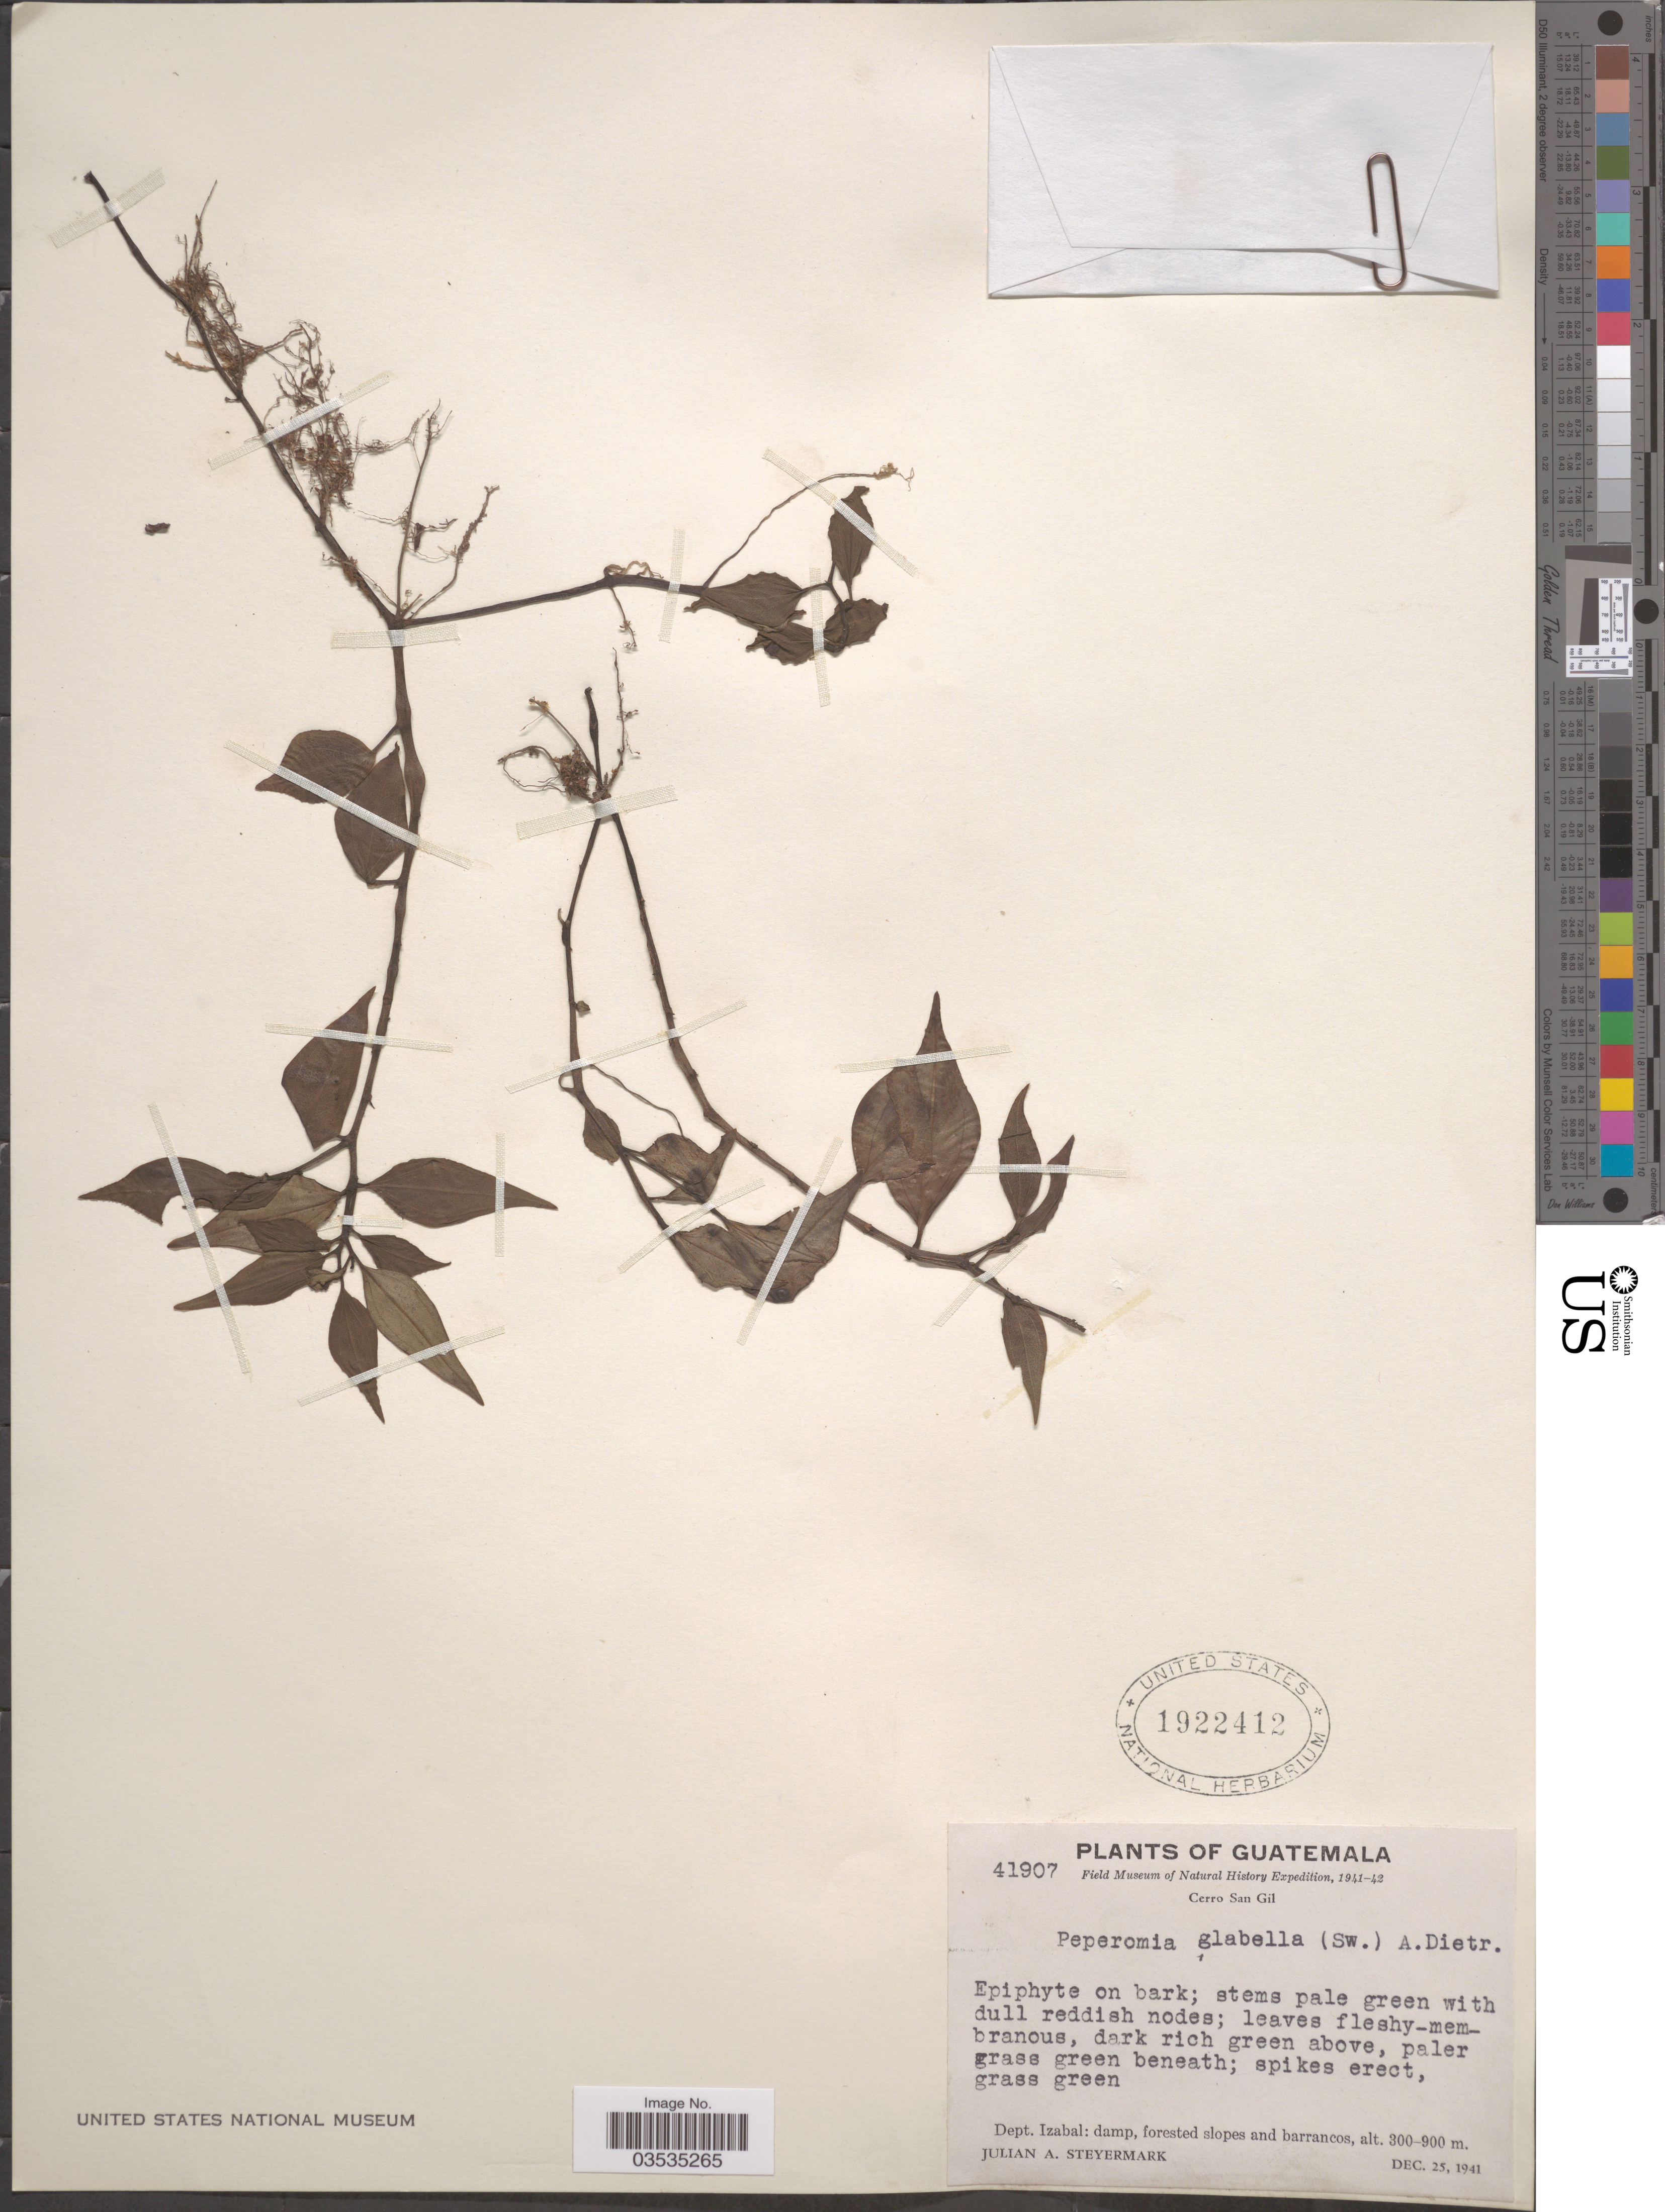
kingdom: Plantae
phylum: Tracheophyta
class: Magnoliopsida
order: Piperales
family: Piperaceae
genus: Peperomia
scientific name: Peperomia glabella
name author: (Sw.) A. Dietr.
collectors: J. Steyermark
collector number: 41907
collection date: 1941-12-25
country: Guatemala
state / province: Izabal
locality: Cerro San Gil. Dept. Izabal: damp, forested slopes and barrancos.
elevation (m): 300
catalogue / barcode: US 1922412